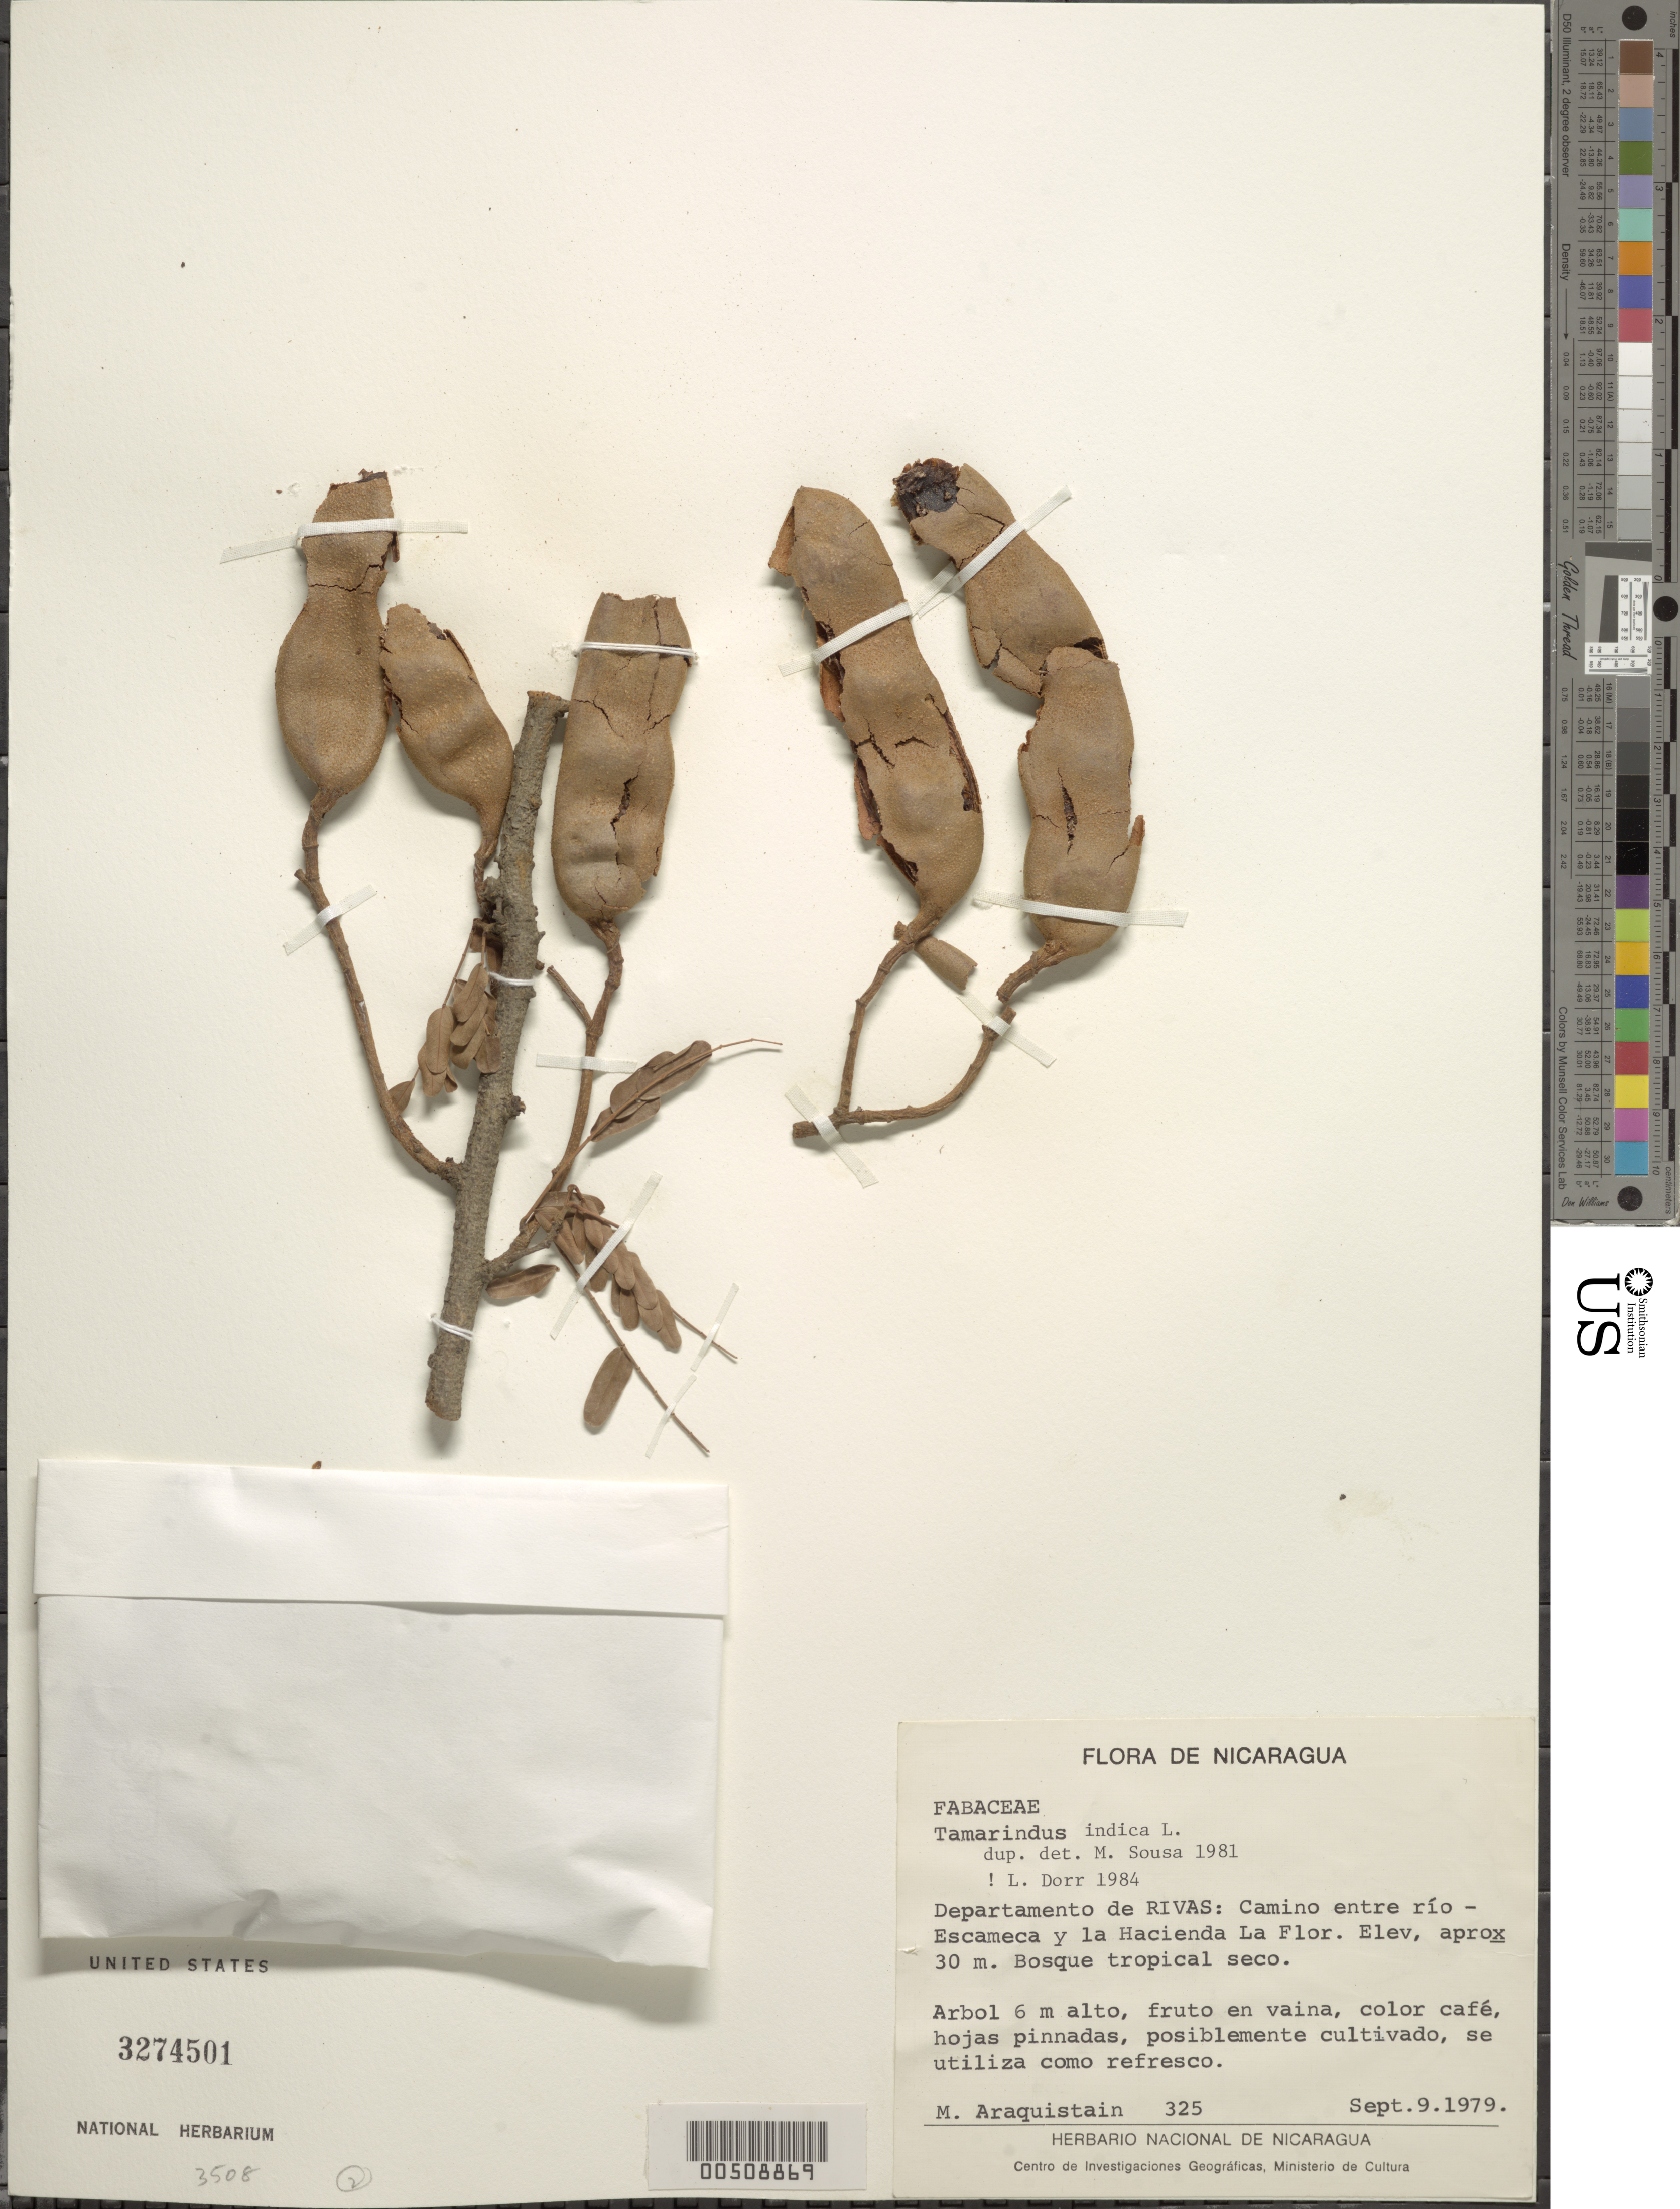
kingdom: Plantae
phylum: Tracheophyta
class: Magnoliopsida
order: Fabales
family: Fabaceae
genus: Tamarindus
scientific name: Tamarindus indica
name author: L.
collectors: M. Araquistain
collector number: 325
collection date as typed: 09 Sep 1979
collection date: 1979-09-09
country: Nicaragua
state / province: Rivas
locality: Camino between rio escameca and la hacienda la flor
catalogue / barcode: US 3274501